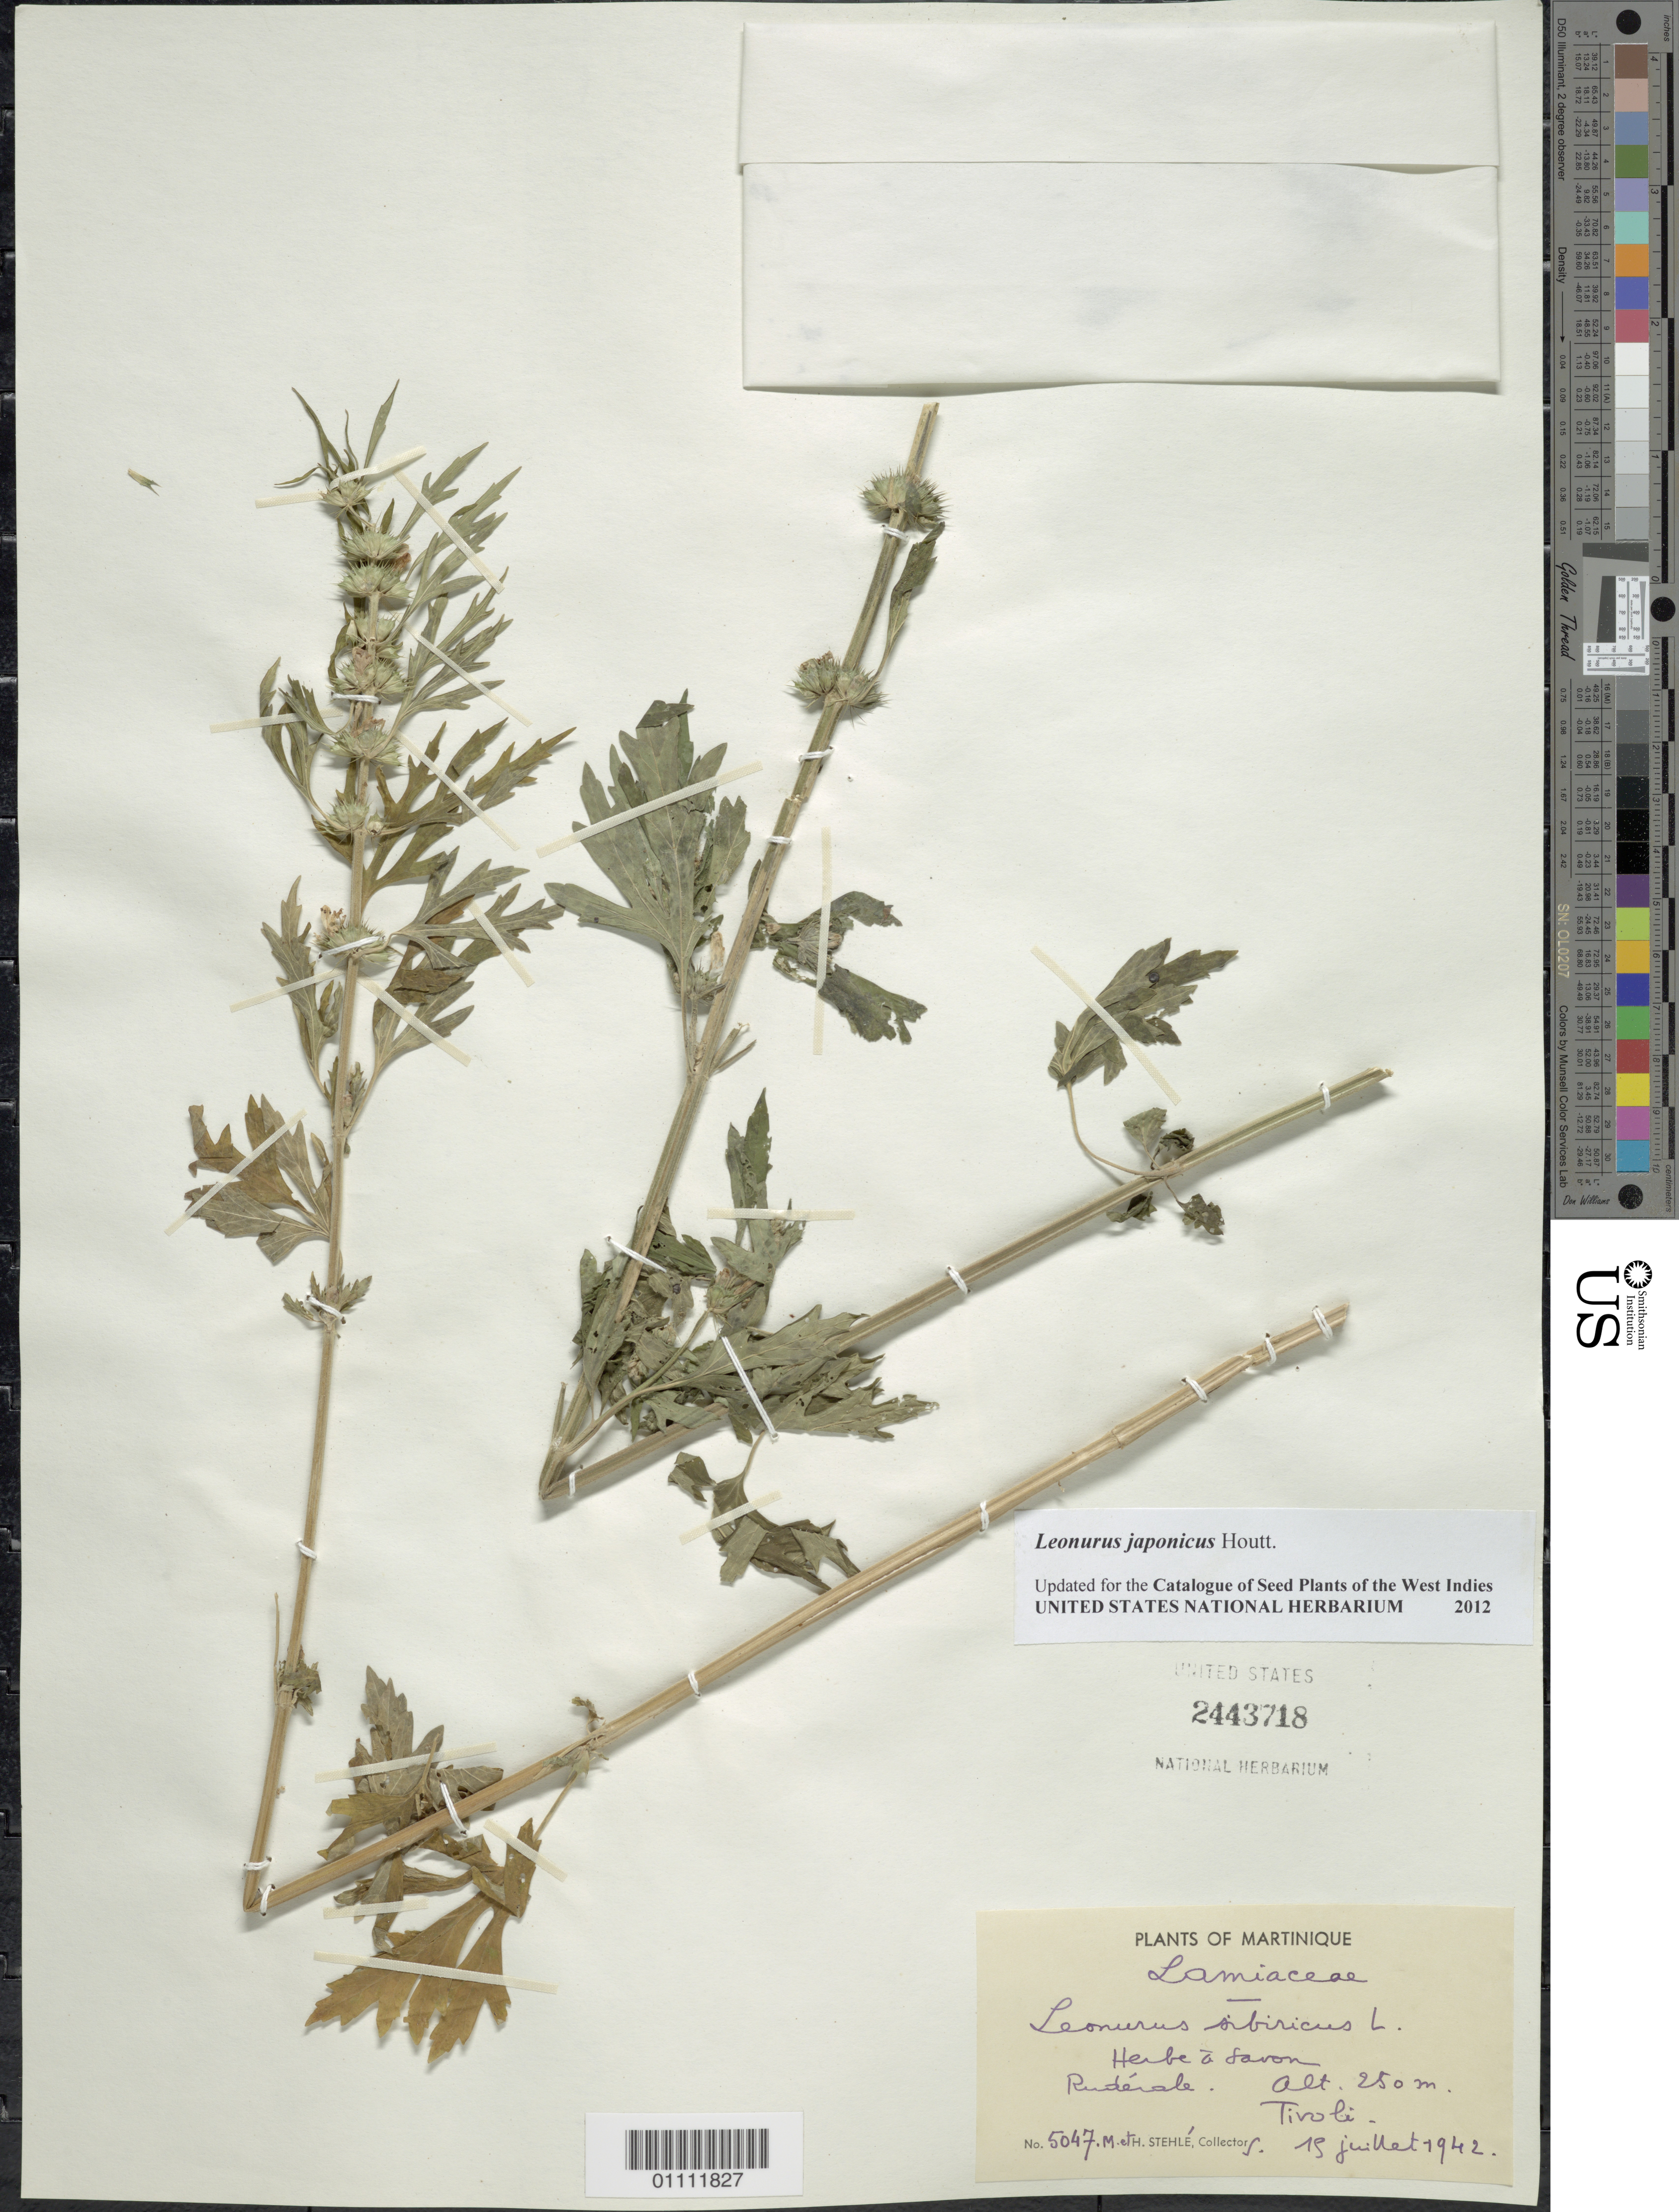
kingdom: Plantae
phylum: Tracheophyta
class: Magnoliopsida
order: Lamiales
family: Lamiaceae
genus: Leonurus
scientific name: Leonurus japonicus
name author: Houtt.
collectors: H. Stehlé & M. Stehlé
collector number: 5047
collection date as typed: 15 Jul 1942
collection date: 1942-07-15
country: Martinique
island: Martinique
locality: Tivoli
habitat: Rudérale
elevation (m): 250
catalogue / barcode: US 2443718